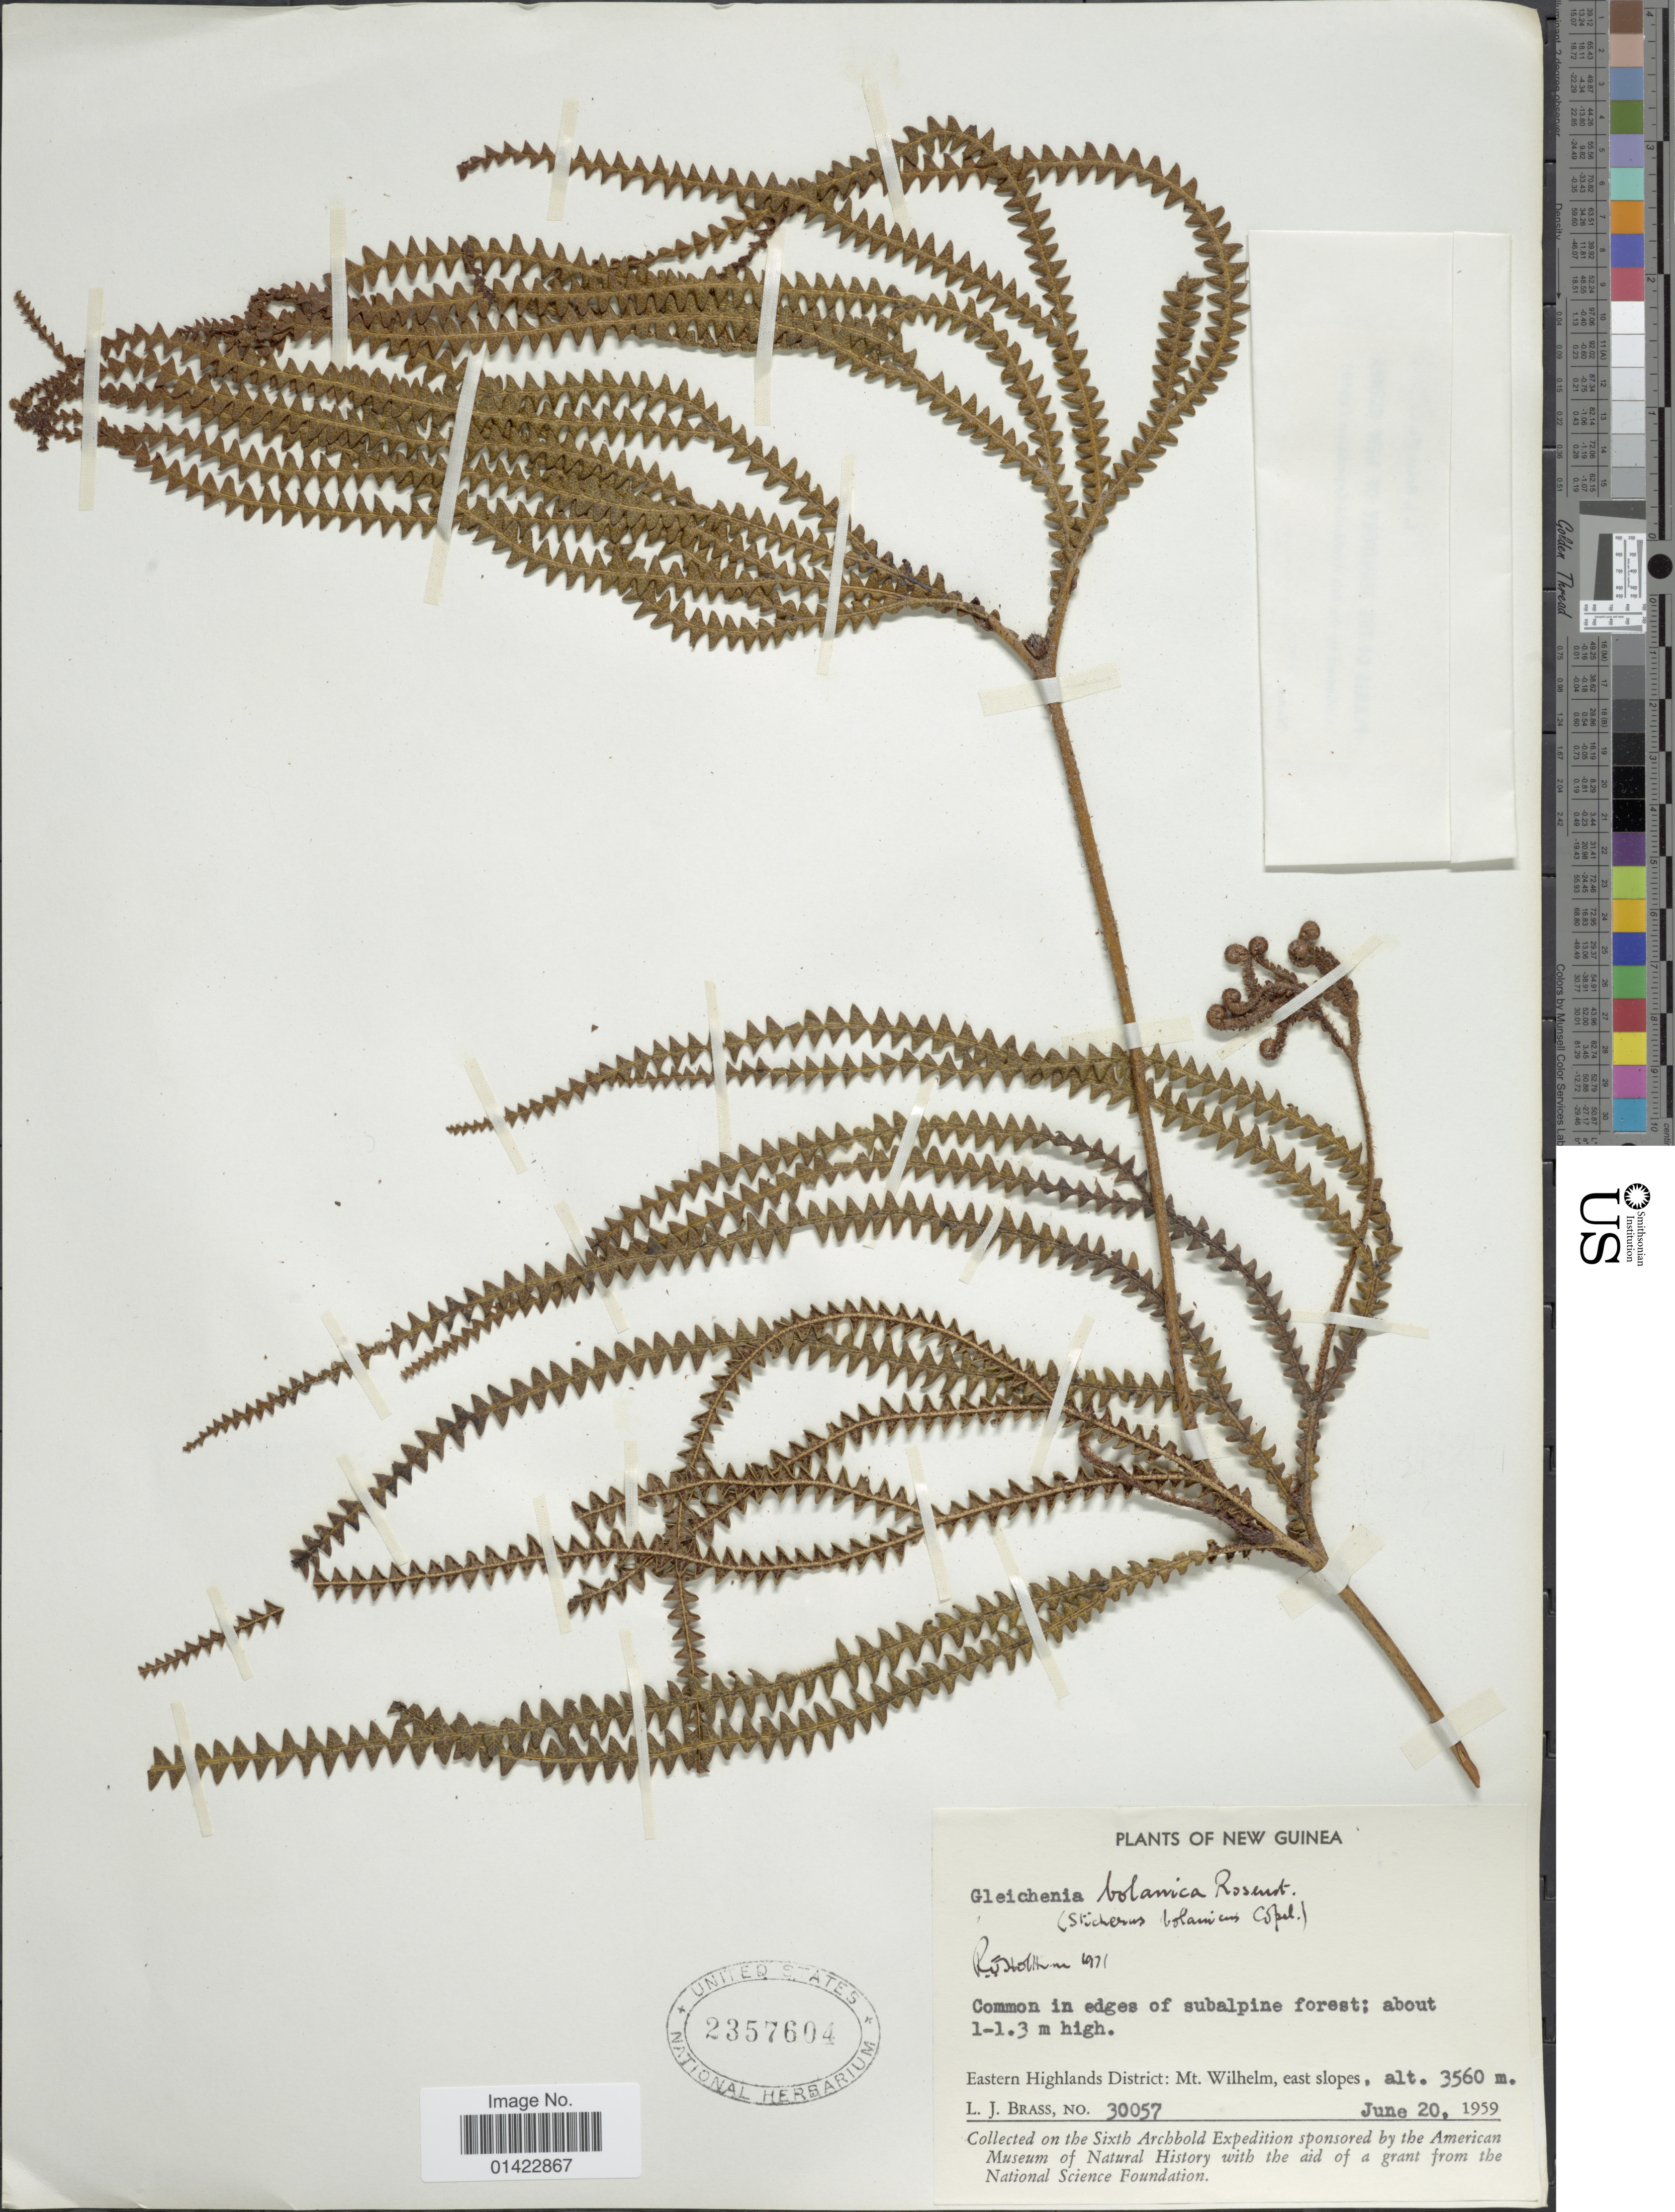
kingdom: Plantae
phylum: Tracheophyta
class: Polypodiopsida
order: Gleicheniales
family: Gleicheniaceae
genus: Sticherus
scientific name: Sticherus bolanicus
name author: (Rosenst.) Copel.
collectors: L. J. Brass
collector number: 30057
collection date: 1959-06-20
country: Papua New Guinea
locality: New Guinea. Eastern Highl. Distr., Mt. Wilhelm. east slopes.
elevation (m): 3560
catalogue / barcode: US 2357604